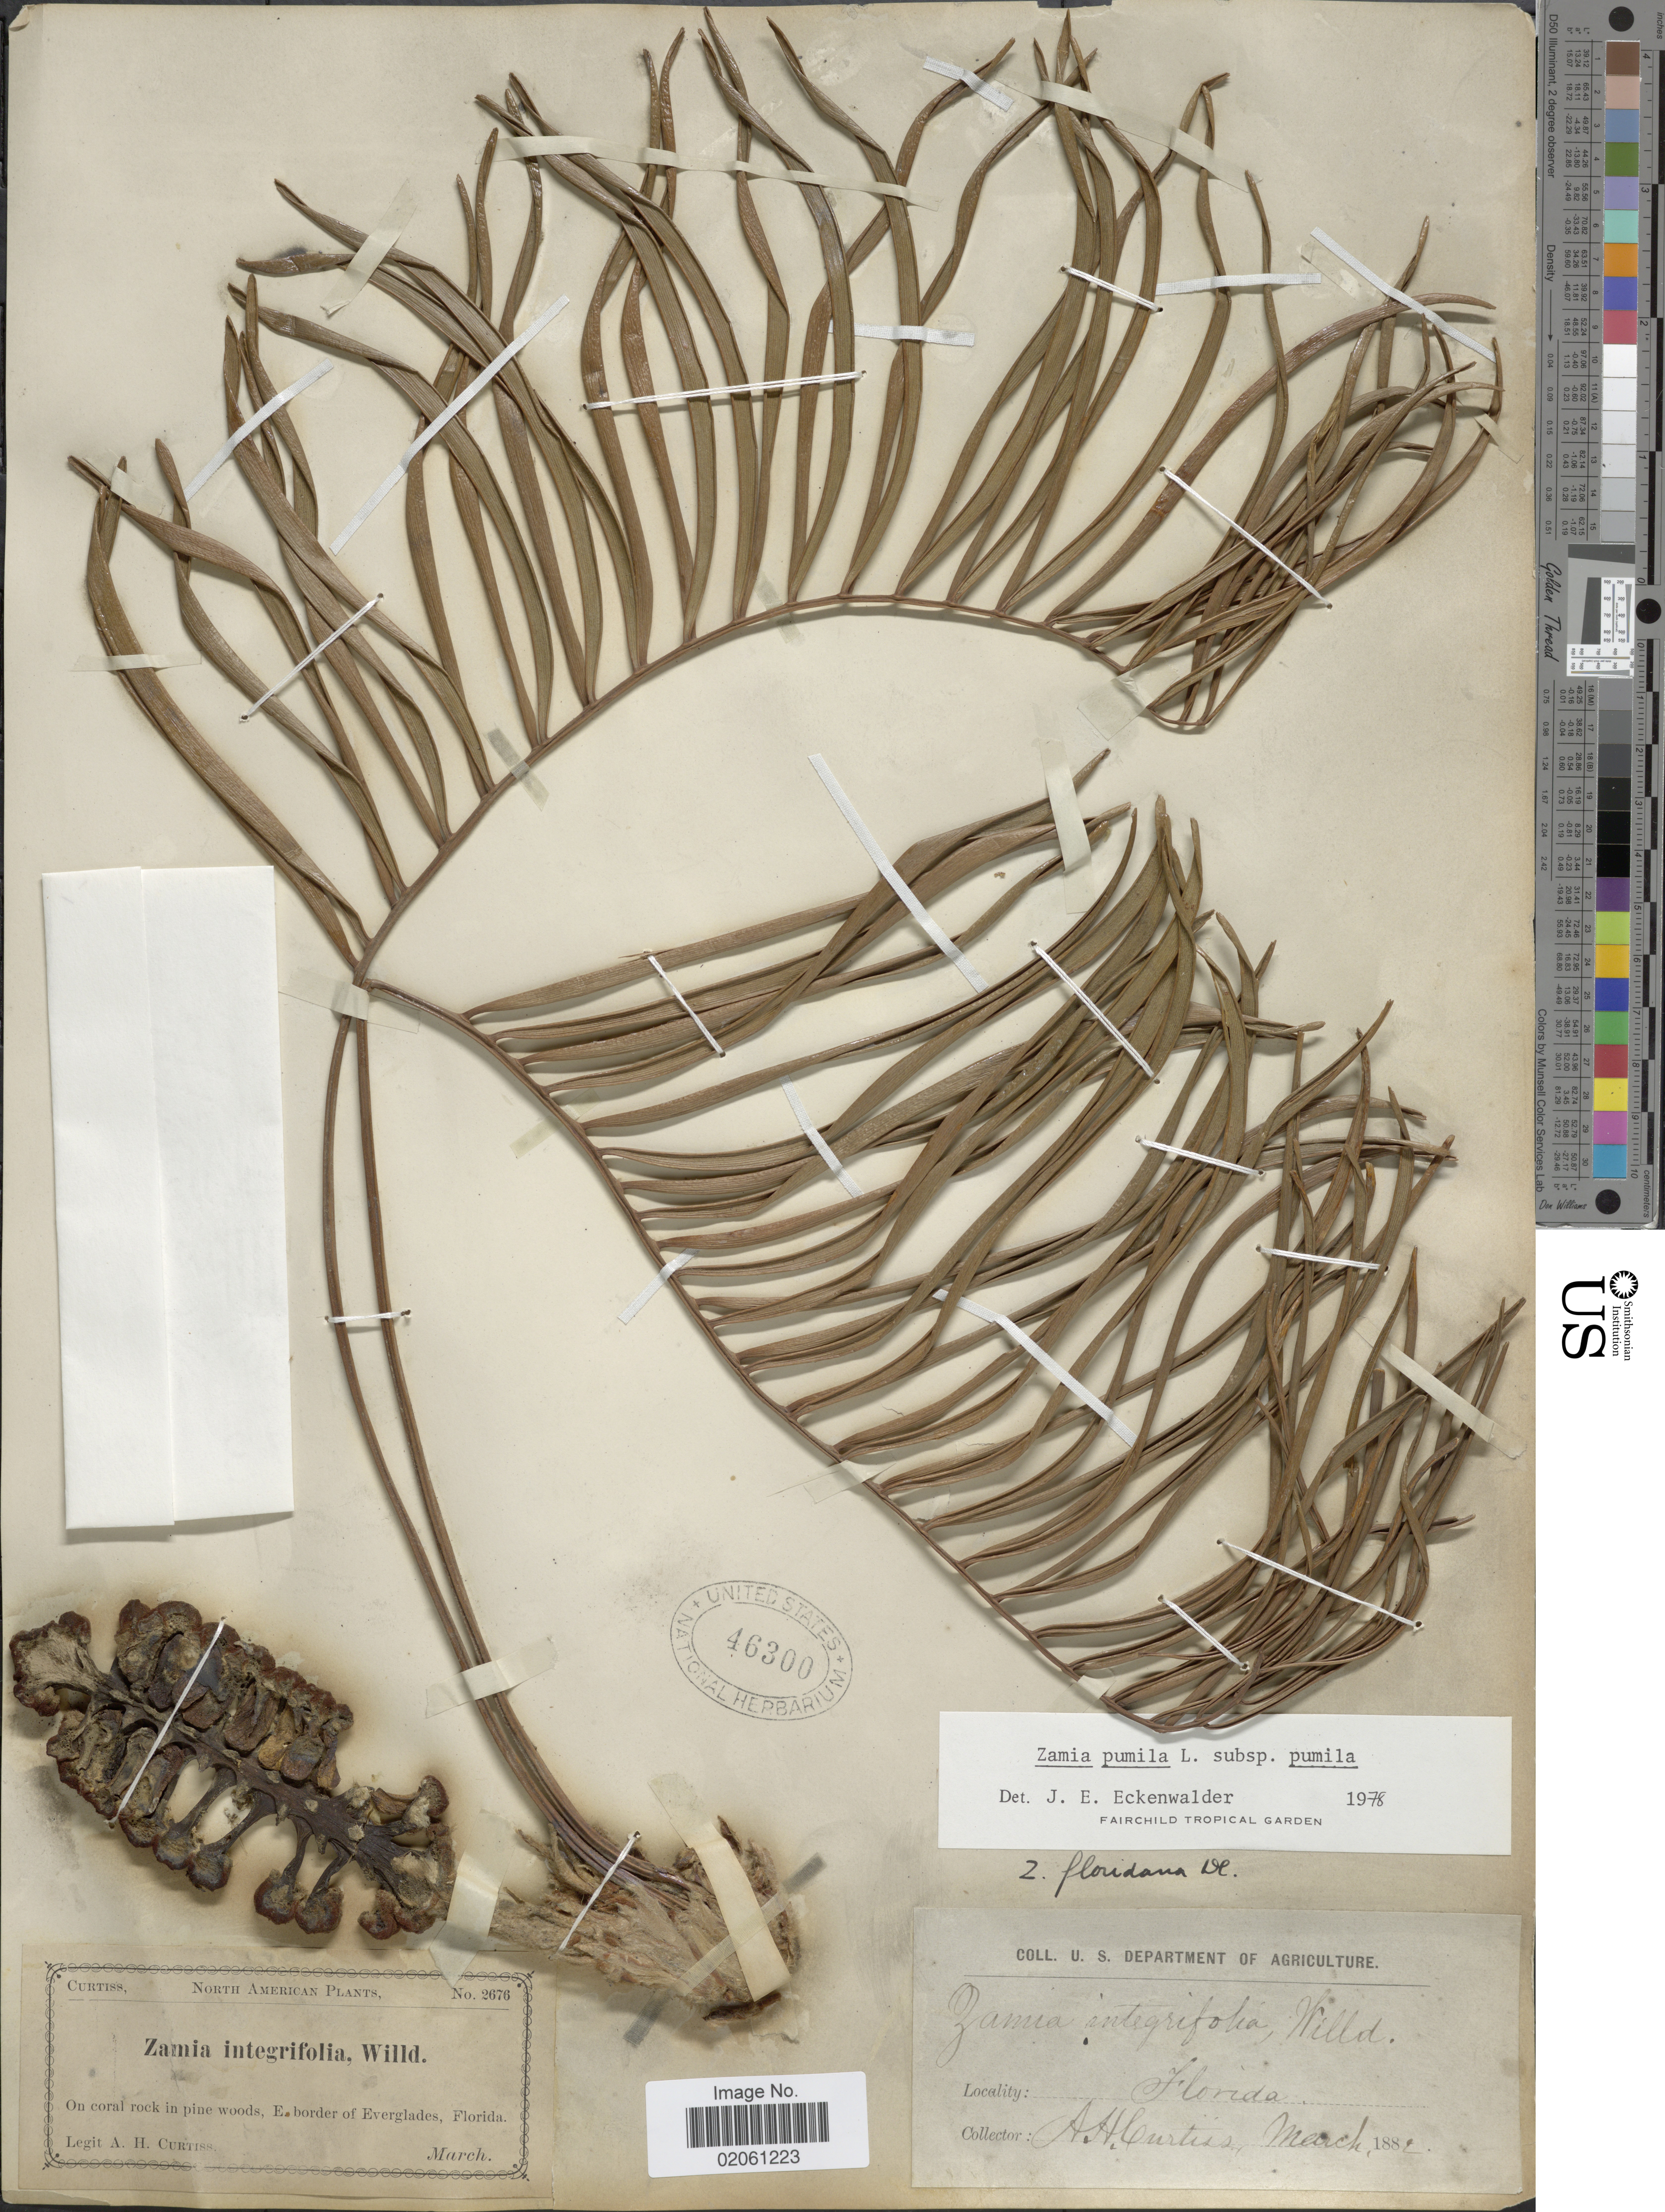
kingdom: Plantae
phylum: Tracheophyta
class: Cycadopsida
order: Cycadales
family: Zamiaceae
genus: Zamia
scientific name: Zamia pumila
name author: L.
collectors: A. H. Curtiss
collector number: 2676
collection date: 1882-03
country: United States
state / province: Florida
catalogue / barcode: US 46300